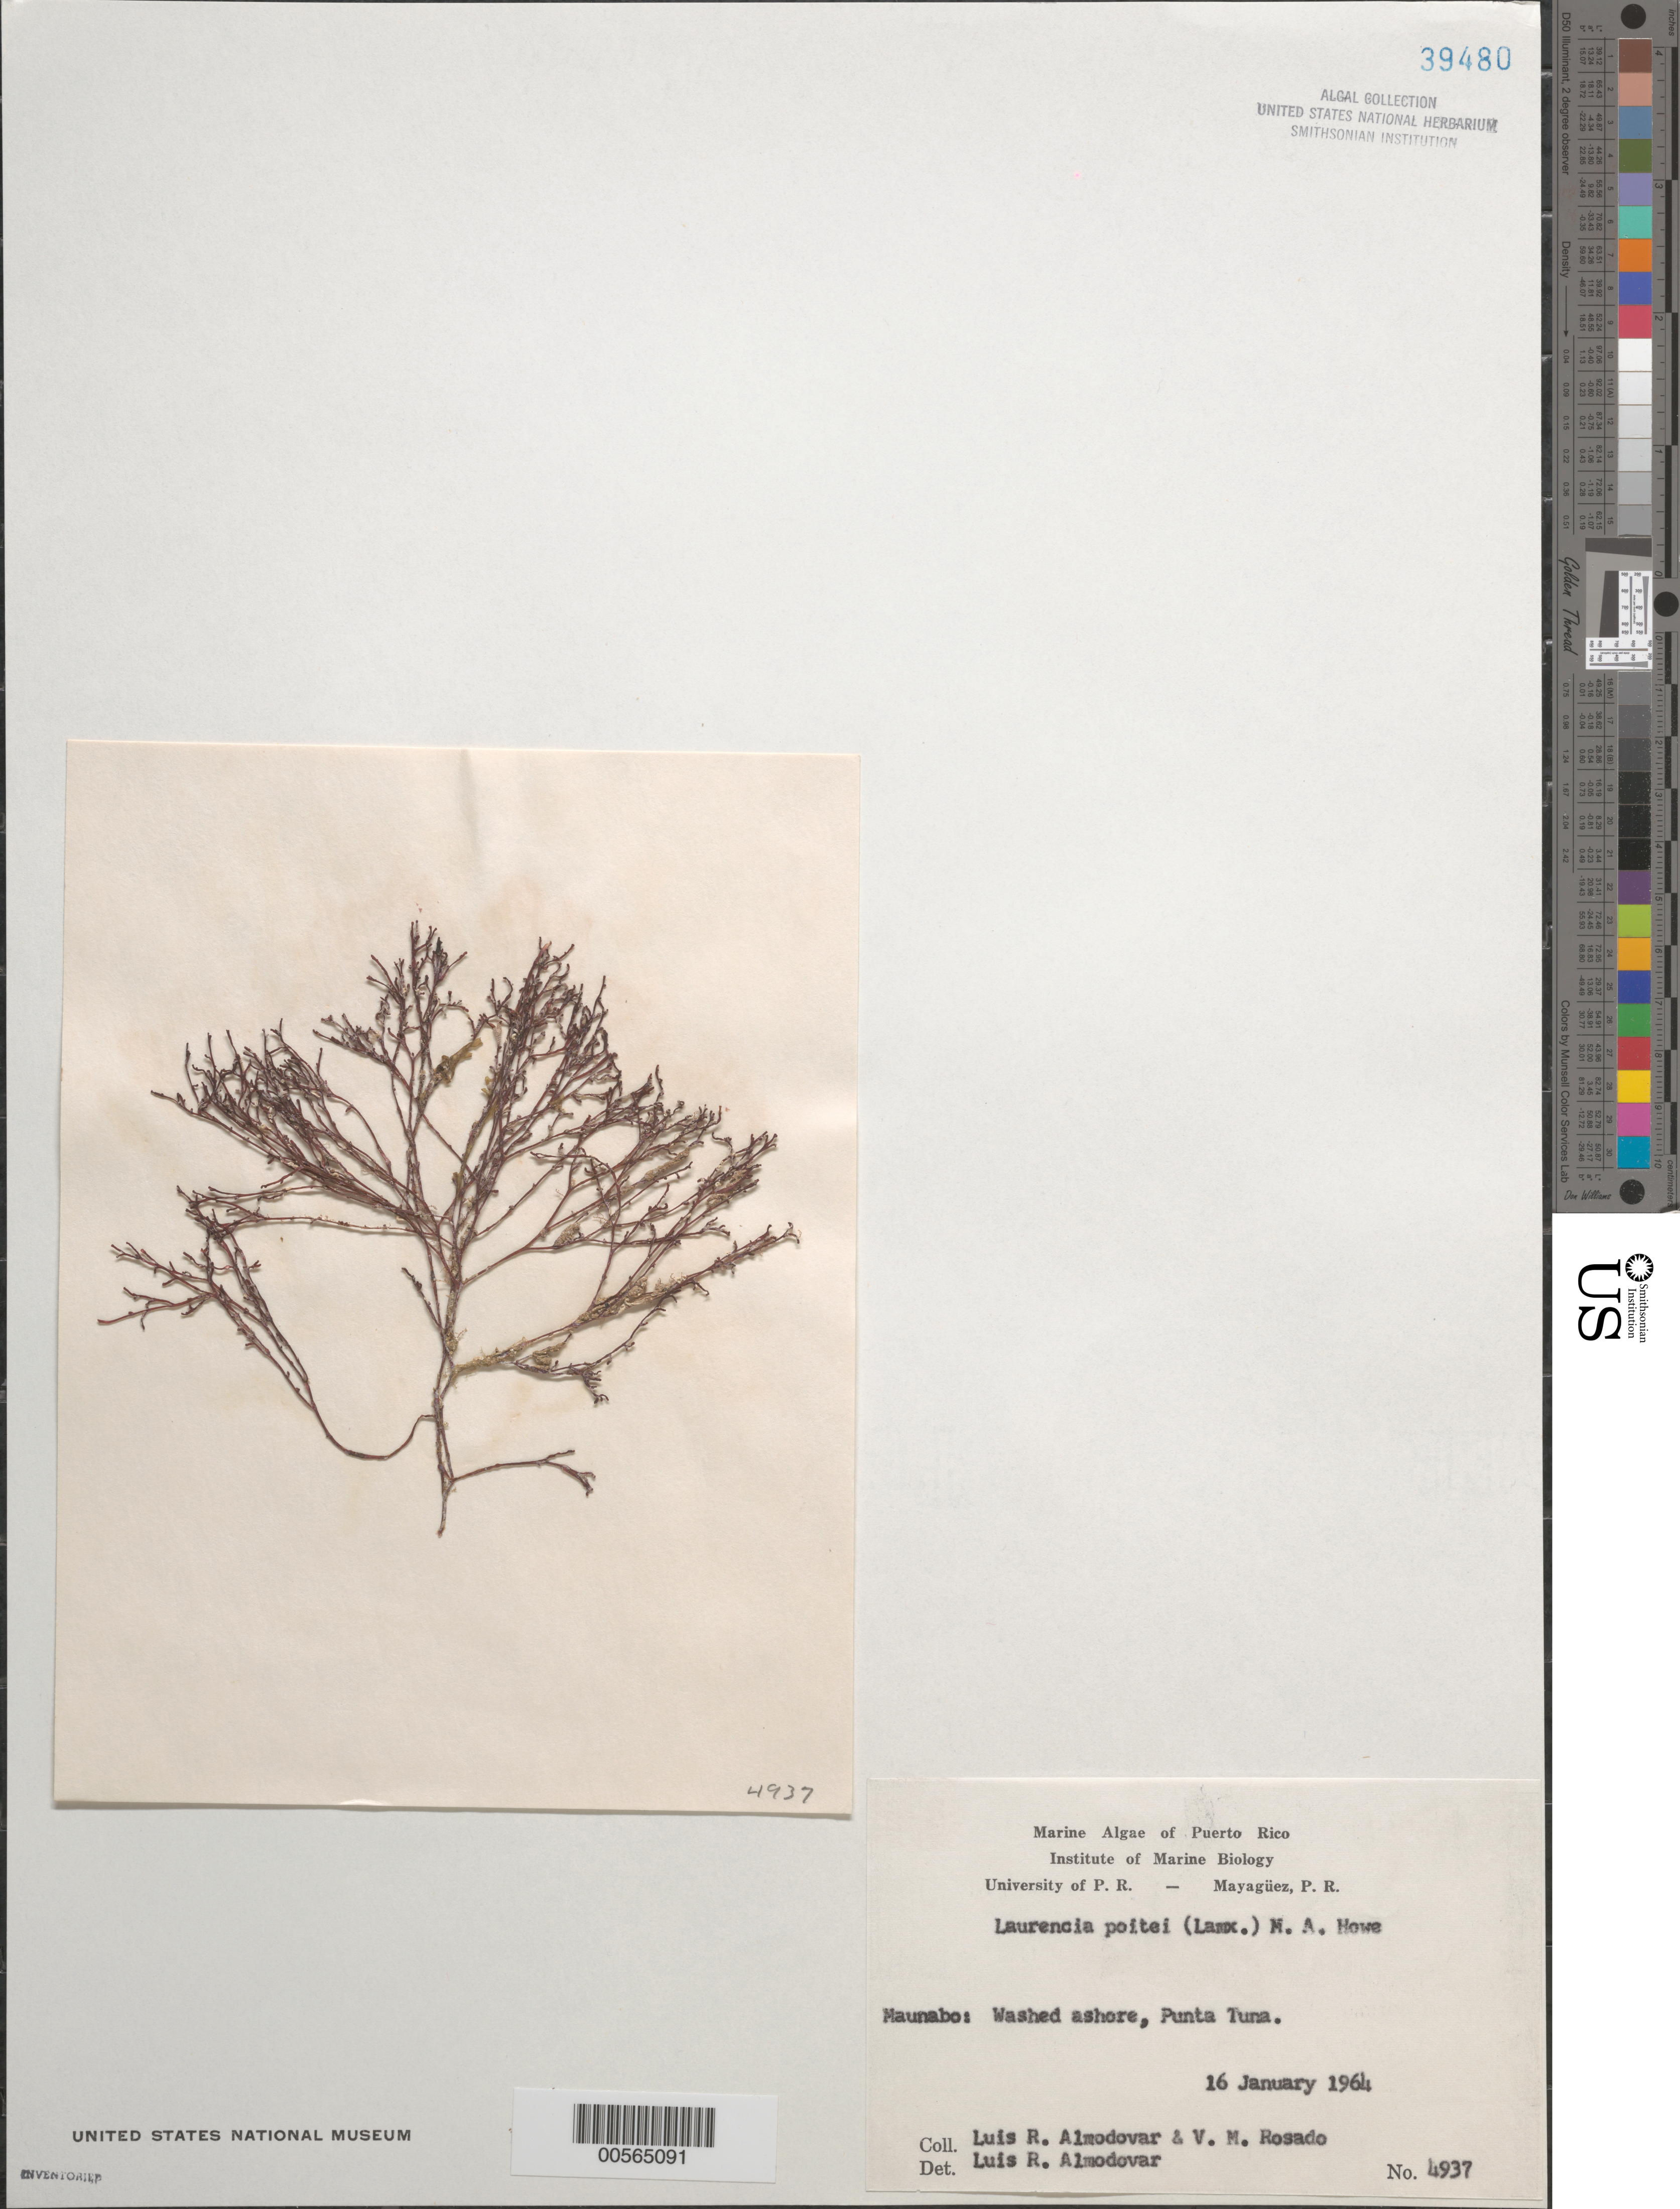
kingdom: Plantae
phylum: Rhodophyta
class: Florideophyceae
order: Ceramiales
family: Rhodomelaceae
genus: Yuzurua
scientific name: Yuzurua poiteaui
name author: (J.V.Lamouroux) Martin-Lescanne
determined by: Brooks, B. L., (BOT), Smithsonian Institution - National Museum of Natural History (UNITED STATES)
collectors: L. Almodovar & V. Rosado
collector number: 4937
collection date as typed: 16 Jan 1964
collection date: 1964-01-16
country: Puerto Rico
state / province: Maunabo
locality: Punta tuna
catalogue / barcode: US 39480